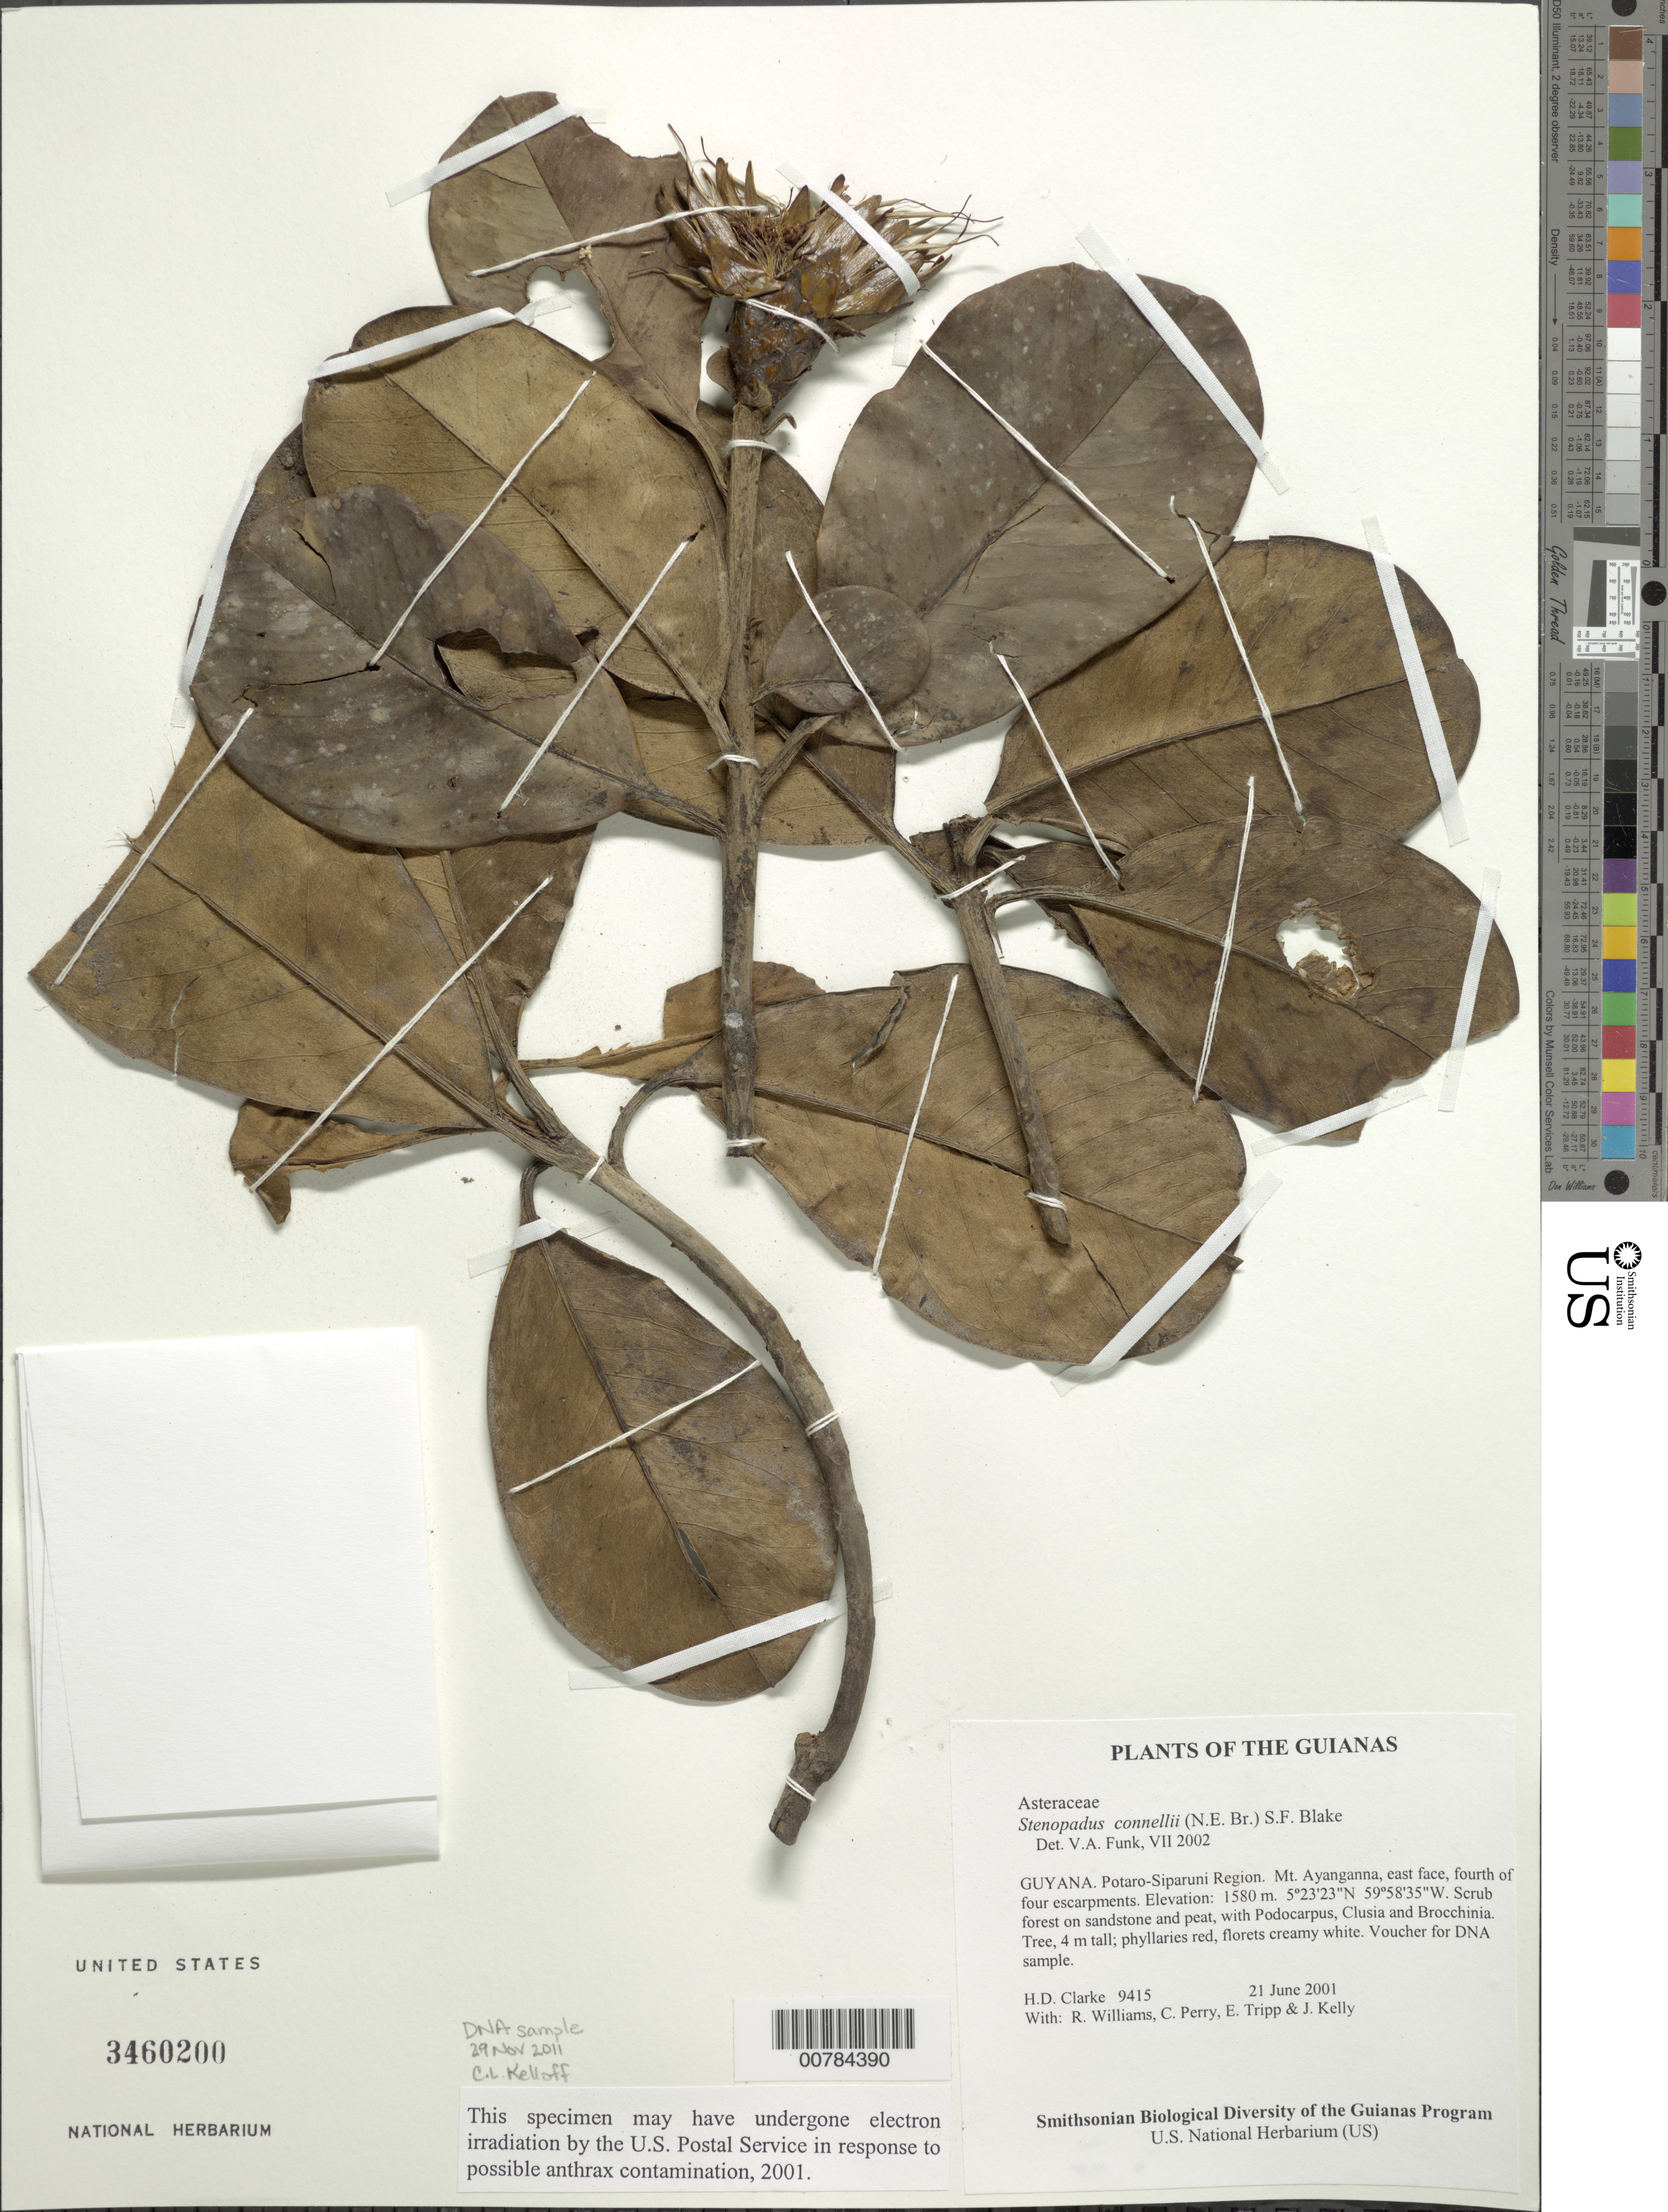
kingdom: Plantae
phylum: Tracheophyta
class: Magnoliopsida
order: Asterales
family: Asteraceae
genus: Stenopadus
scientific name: Stenopadus connellii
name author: (N.E. Br.) S.F. Blake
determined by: Funk, Vicki A., (BOT), Smithsonian Institution - National Museum of Natural History (UNITED STATES)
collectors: H. D. Clarke, R. Williams, C. Perry, E. Tripp & J. Kelly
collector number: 9415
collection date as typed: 21 June 2001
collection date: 2001-06-21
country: Guyana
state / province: Potaro-Siparuni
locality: Mt. Ayanganna, east face, fourth of four escarpments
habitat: Scrub forest on sandstone and peat, with Podocarpus, Clusia and Brocchinia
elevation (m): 1580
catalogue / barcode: US 3460200